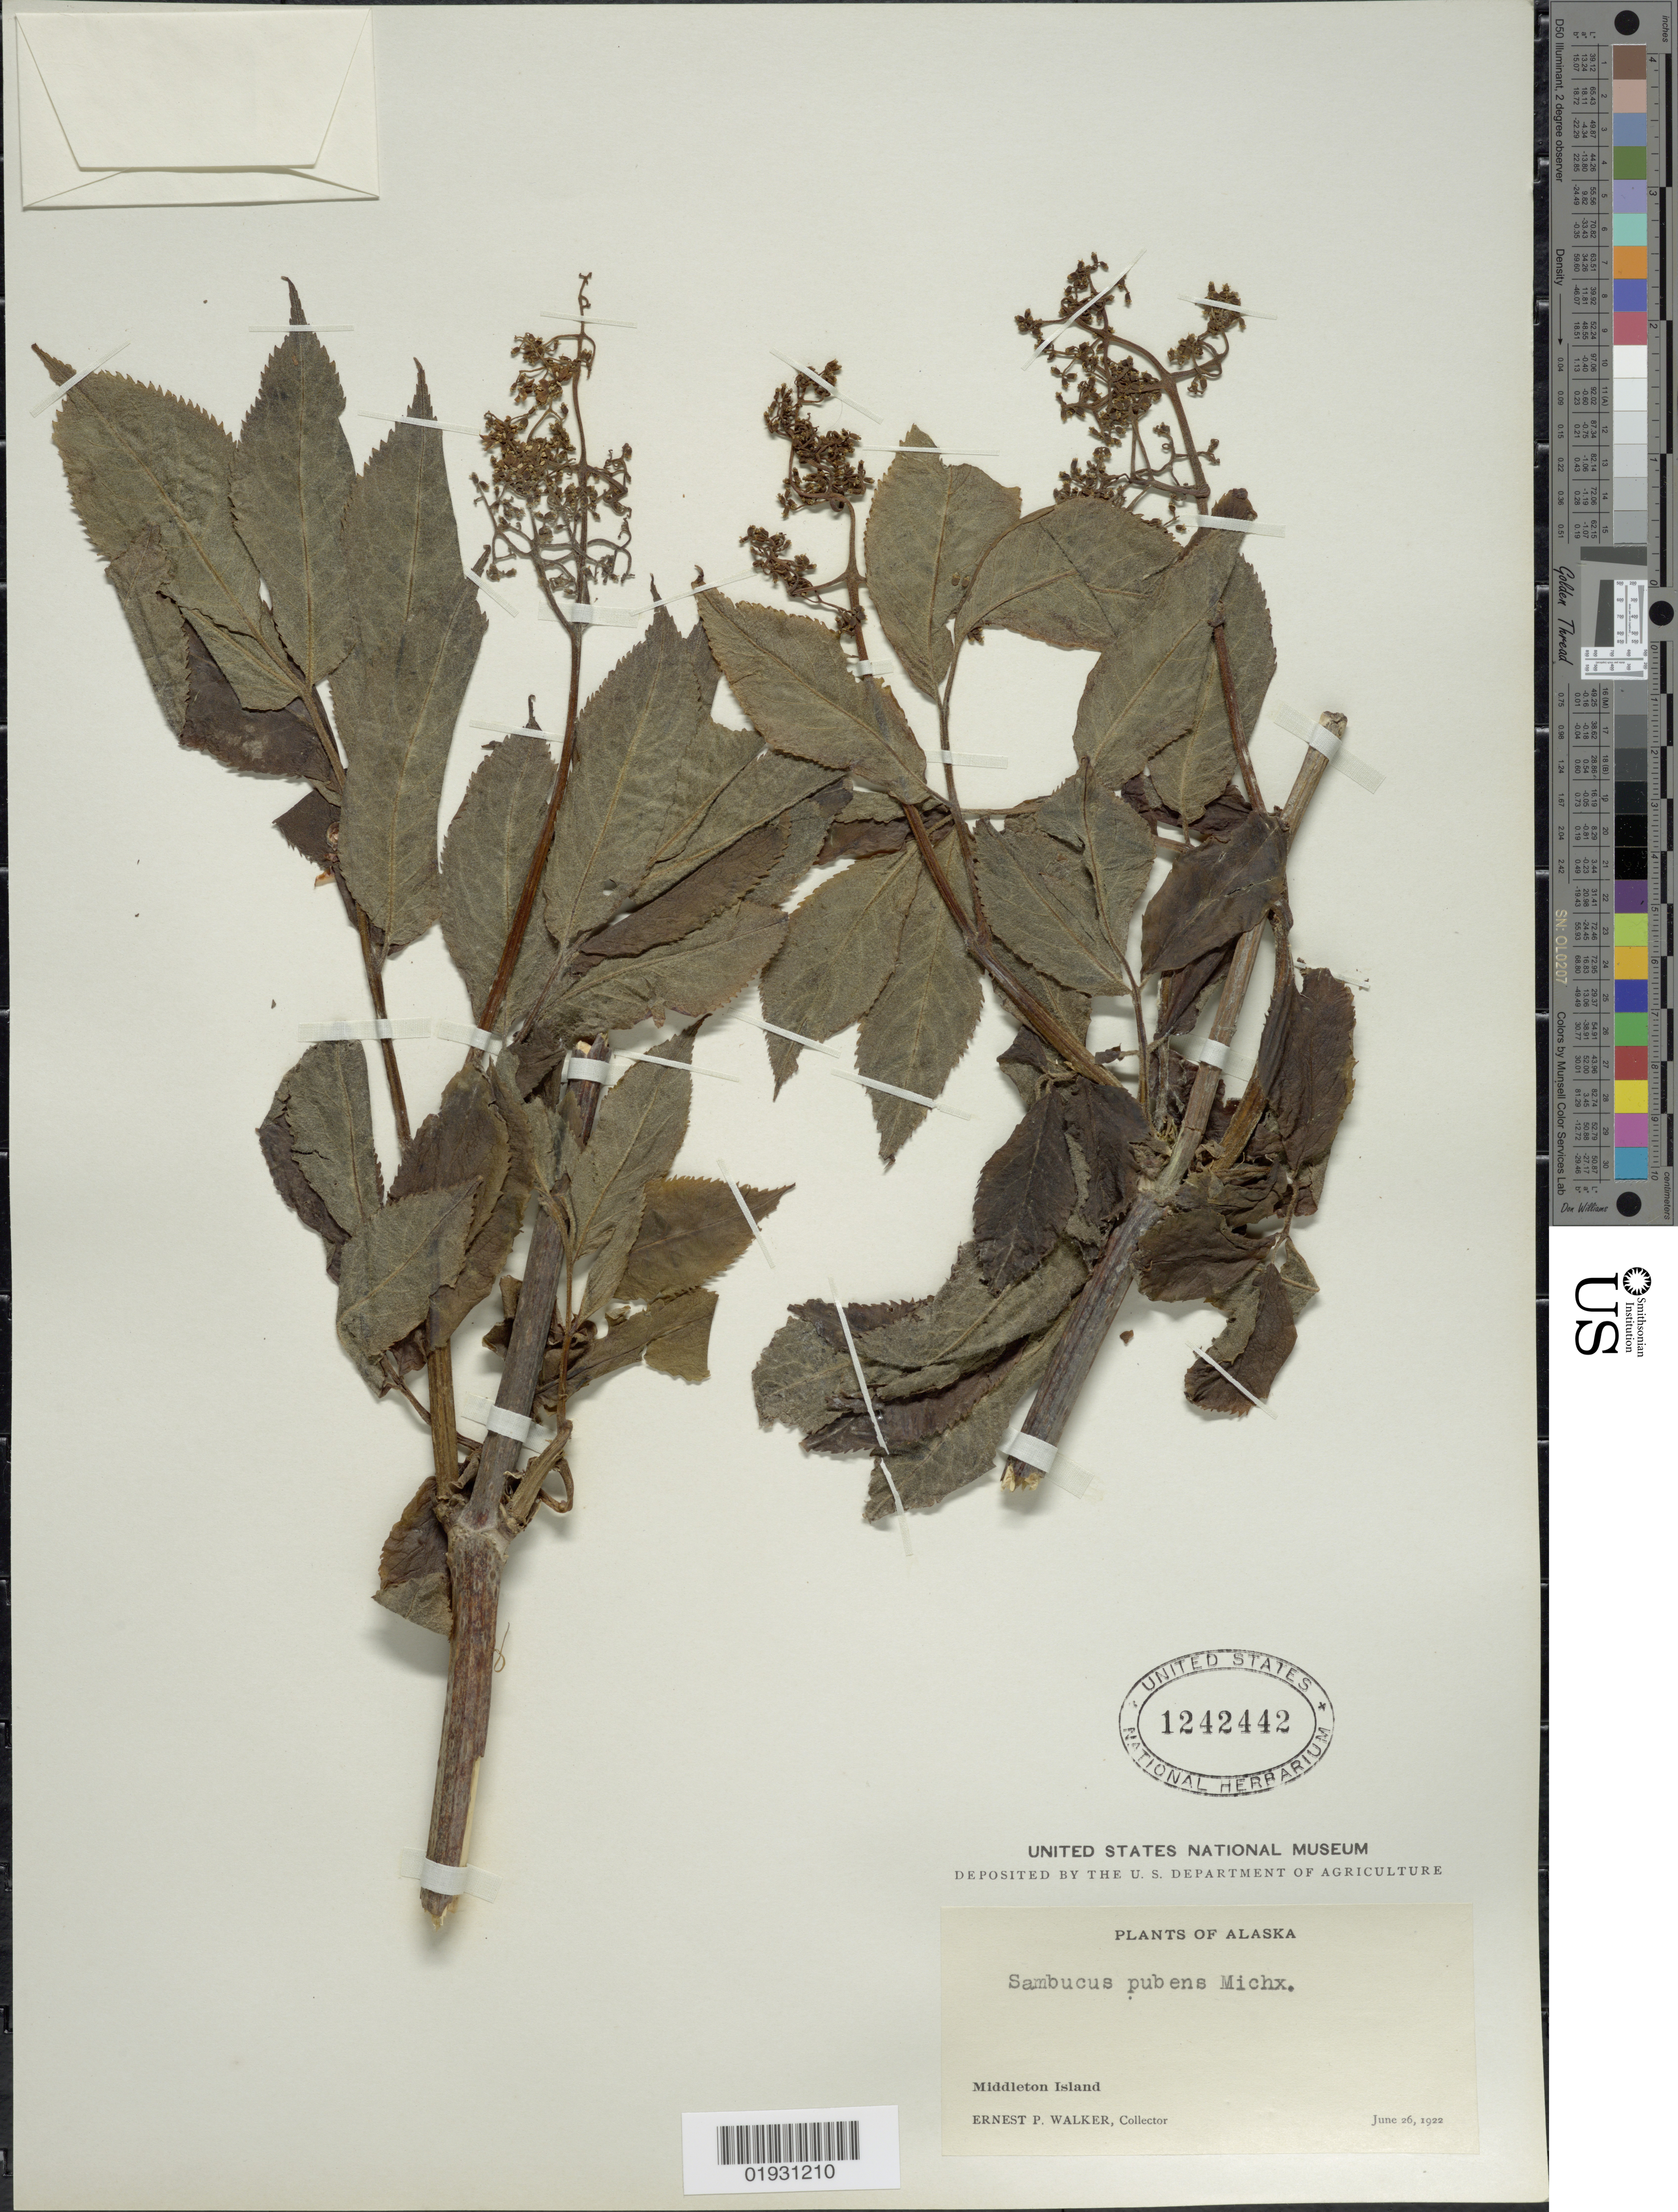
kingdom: Plantae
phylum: Tracheophyta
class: Magnoliopsida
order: Dipsacales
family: Viburnaceae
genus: Sambucus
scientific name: Sambucus pubens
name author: Michx.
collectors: E. P. Walker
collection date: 1922-06-26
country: United States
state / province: Alaska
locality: Middleton Island.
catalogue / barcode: US 1242442